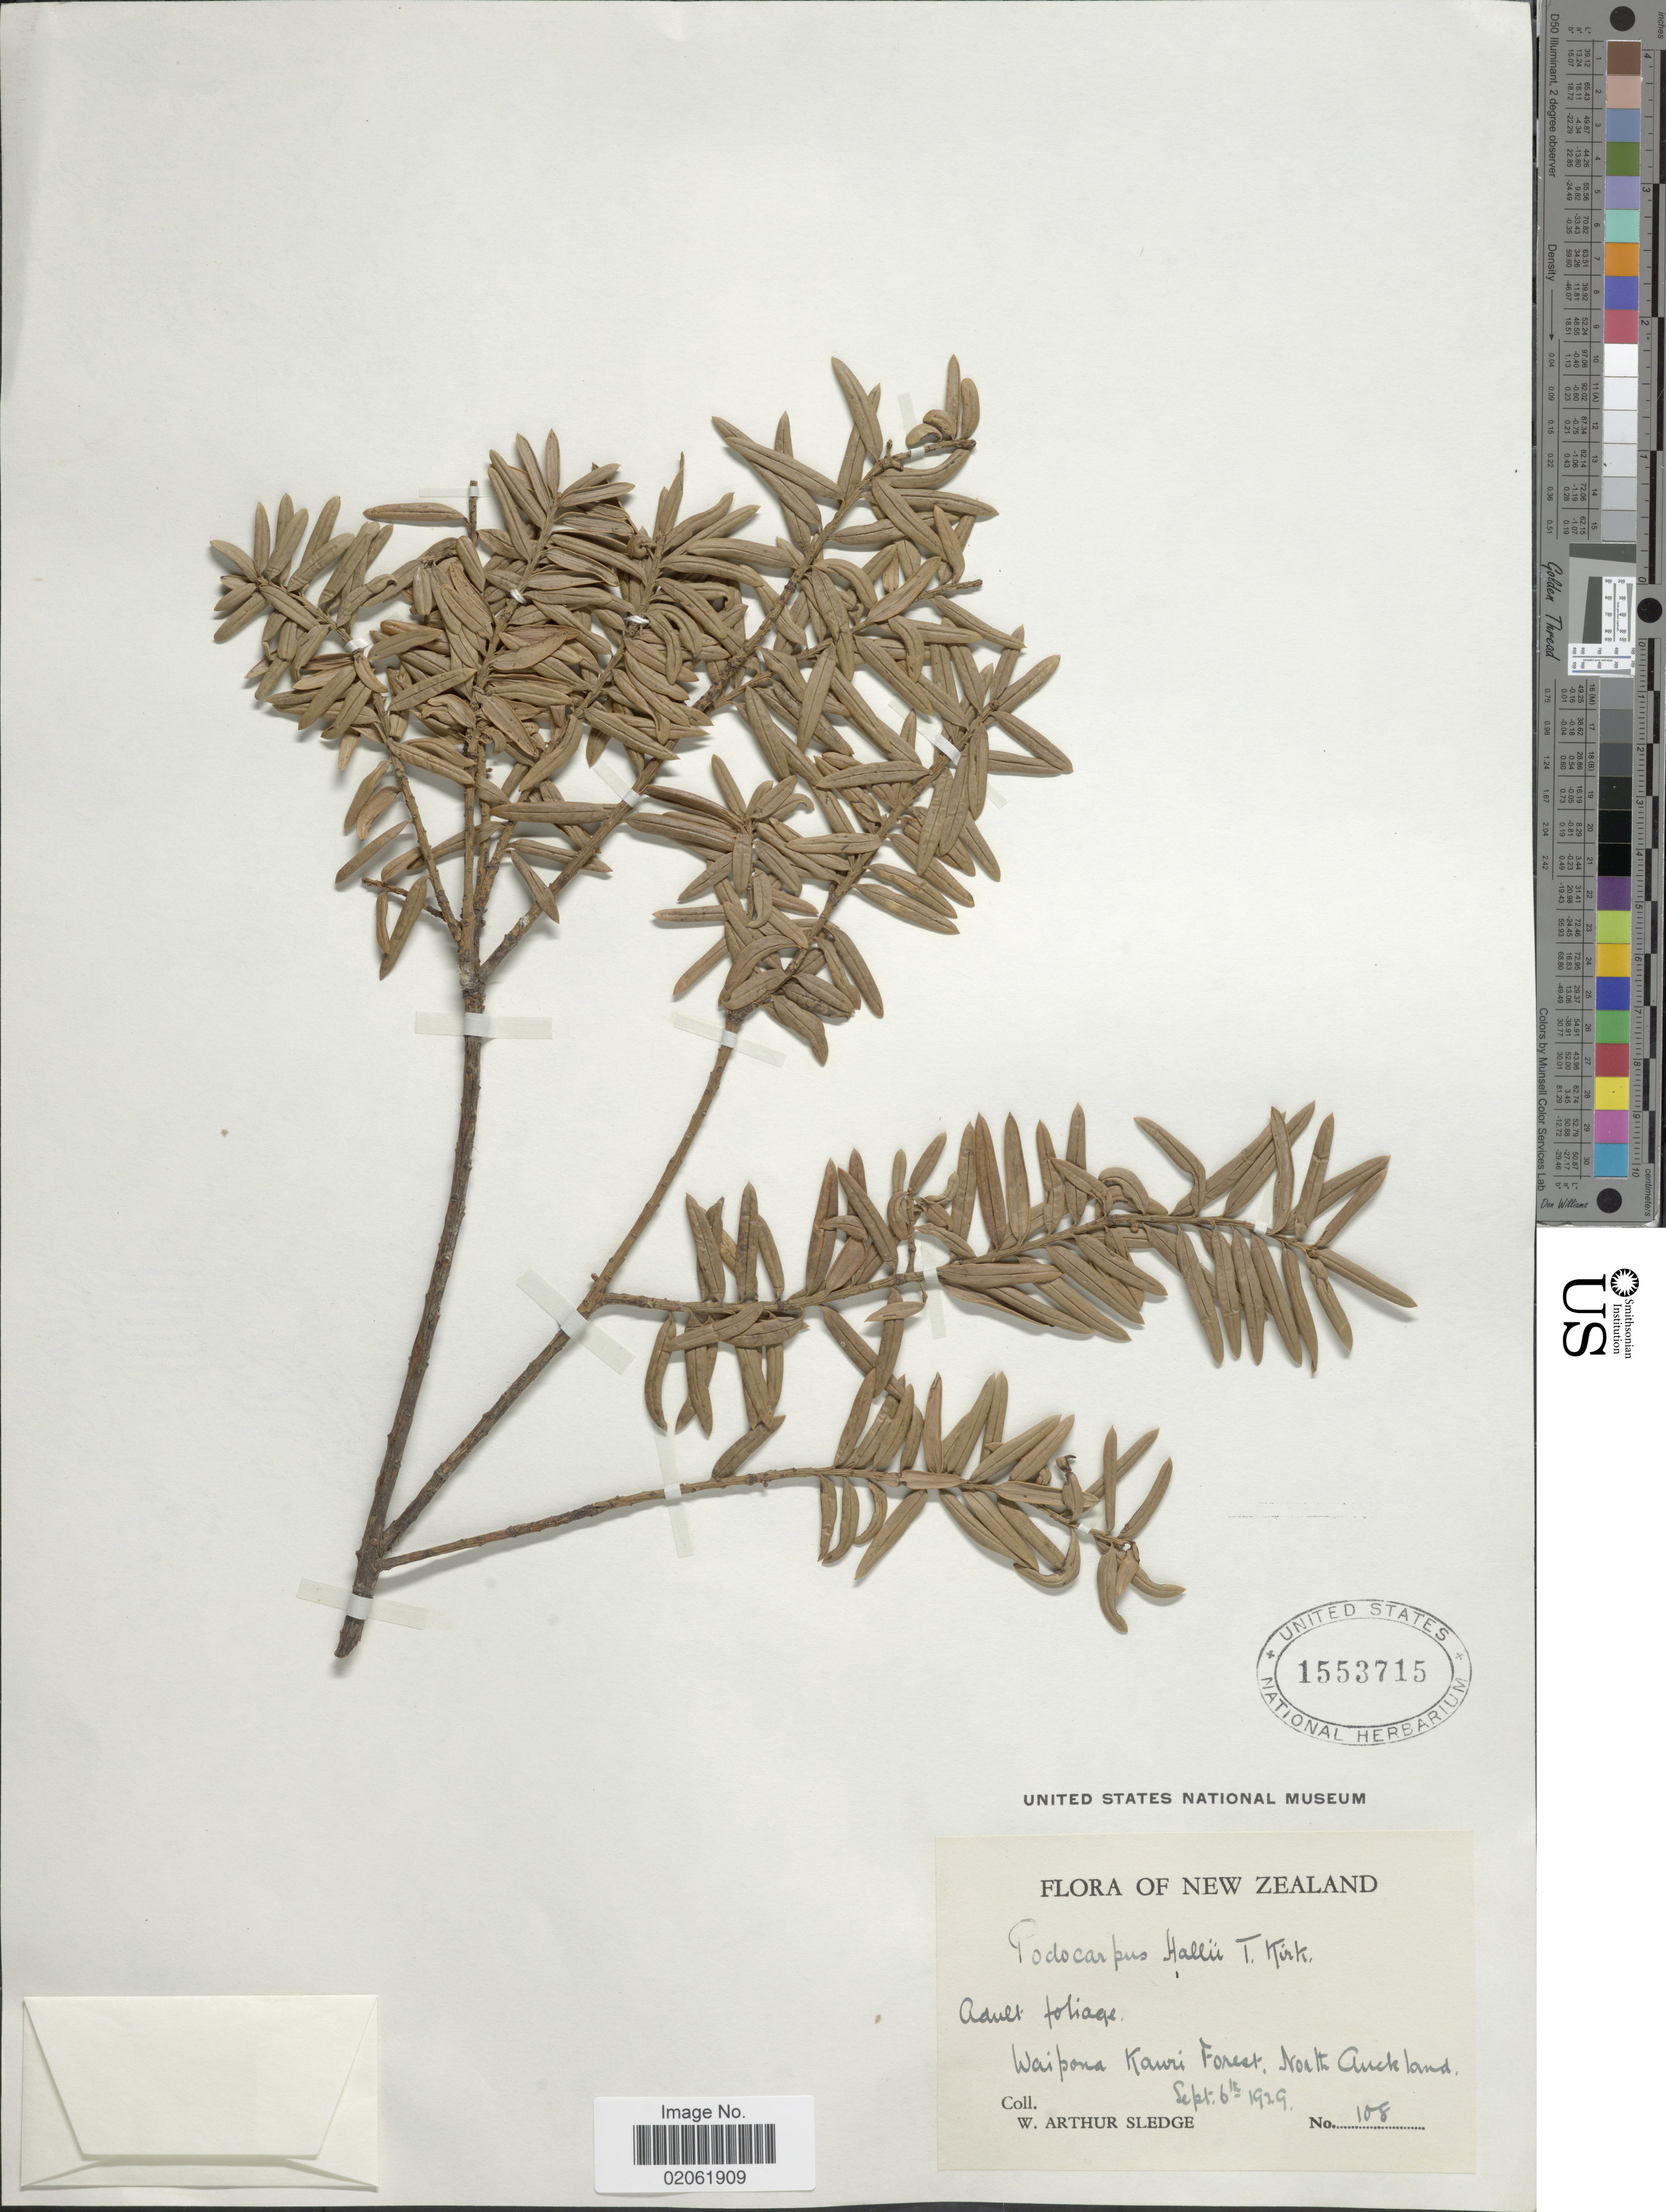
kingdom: Plantae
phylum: Tracheophyta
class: Pinopsida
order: Pinales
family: Podocarpaceae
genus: Podocarpus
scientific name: Podocarpus hallii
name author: Kirk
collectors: W. A. Sledge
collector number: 108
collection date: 1929-09-06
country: New Zealand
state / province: Auckland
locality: Waipona Kawi Forest, North Auckland.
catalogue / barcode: US 1553715